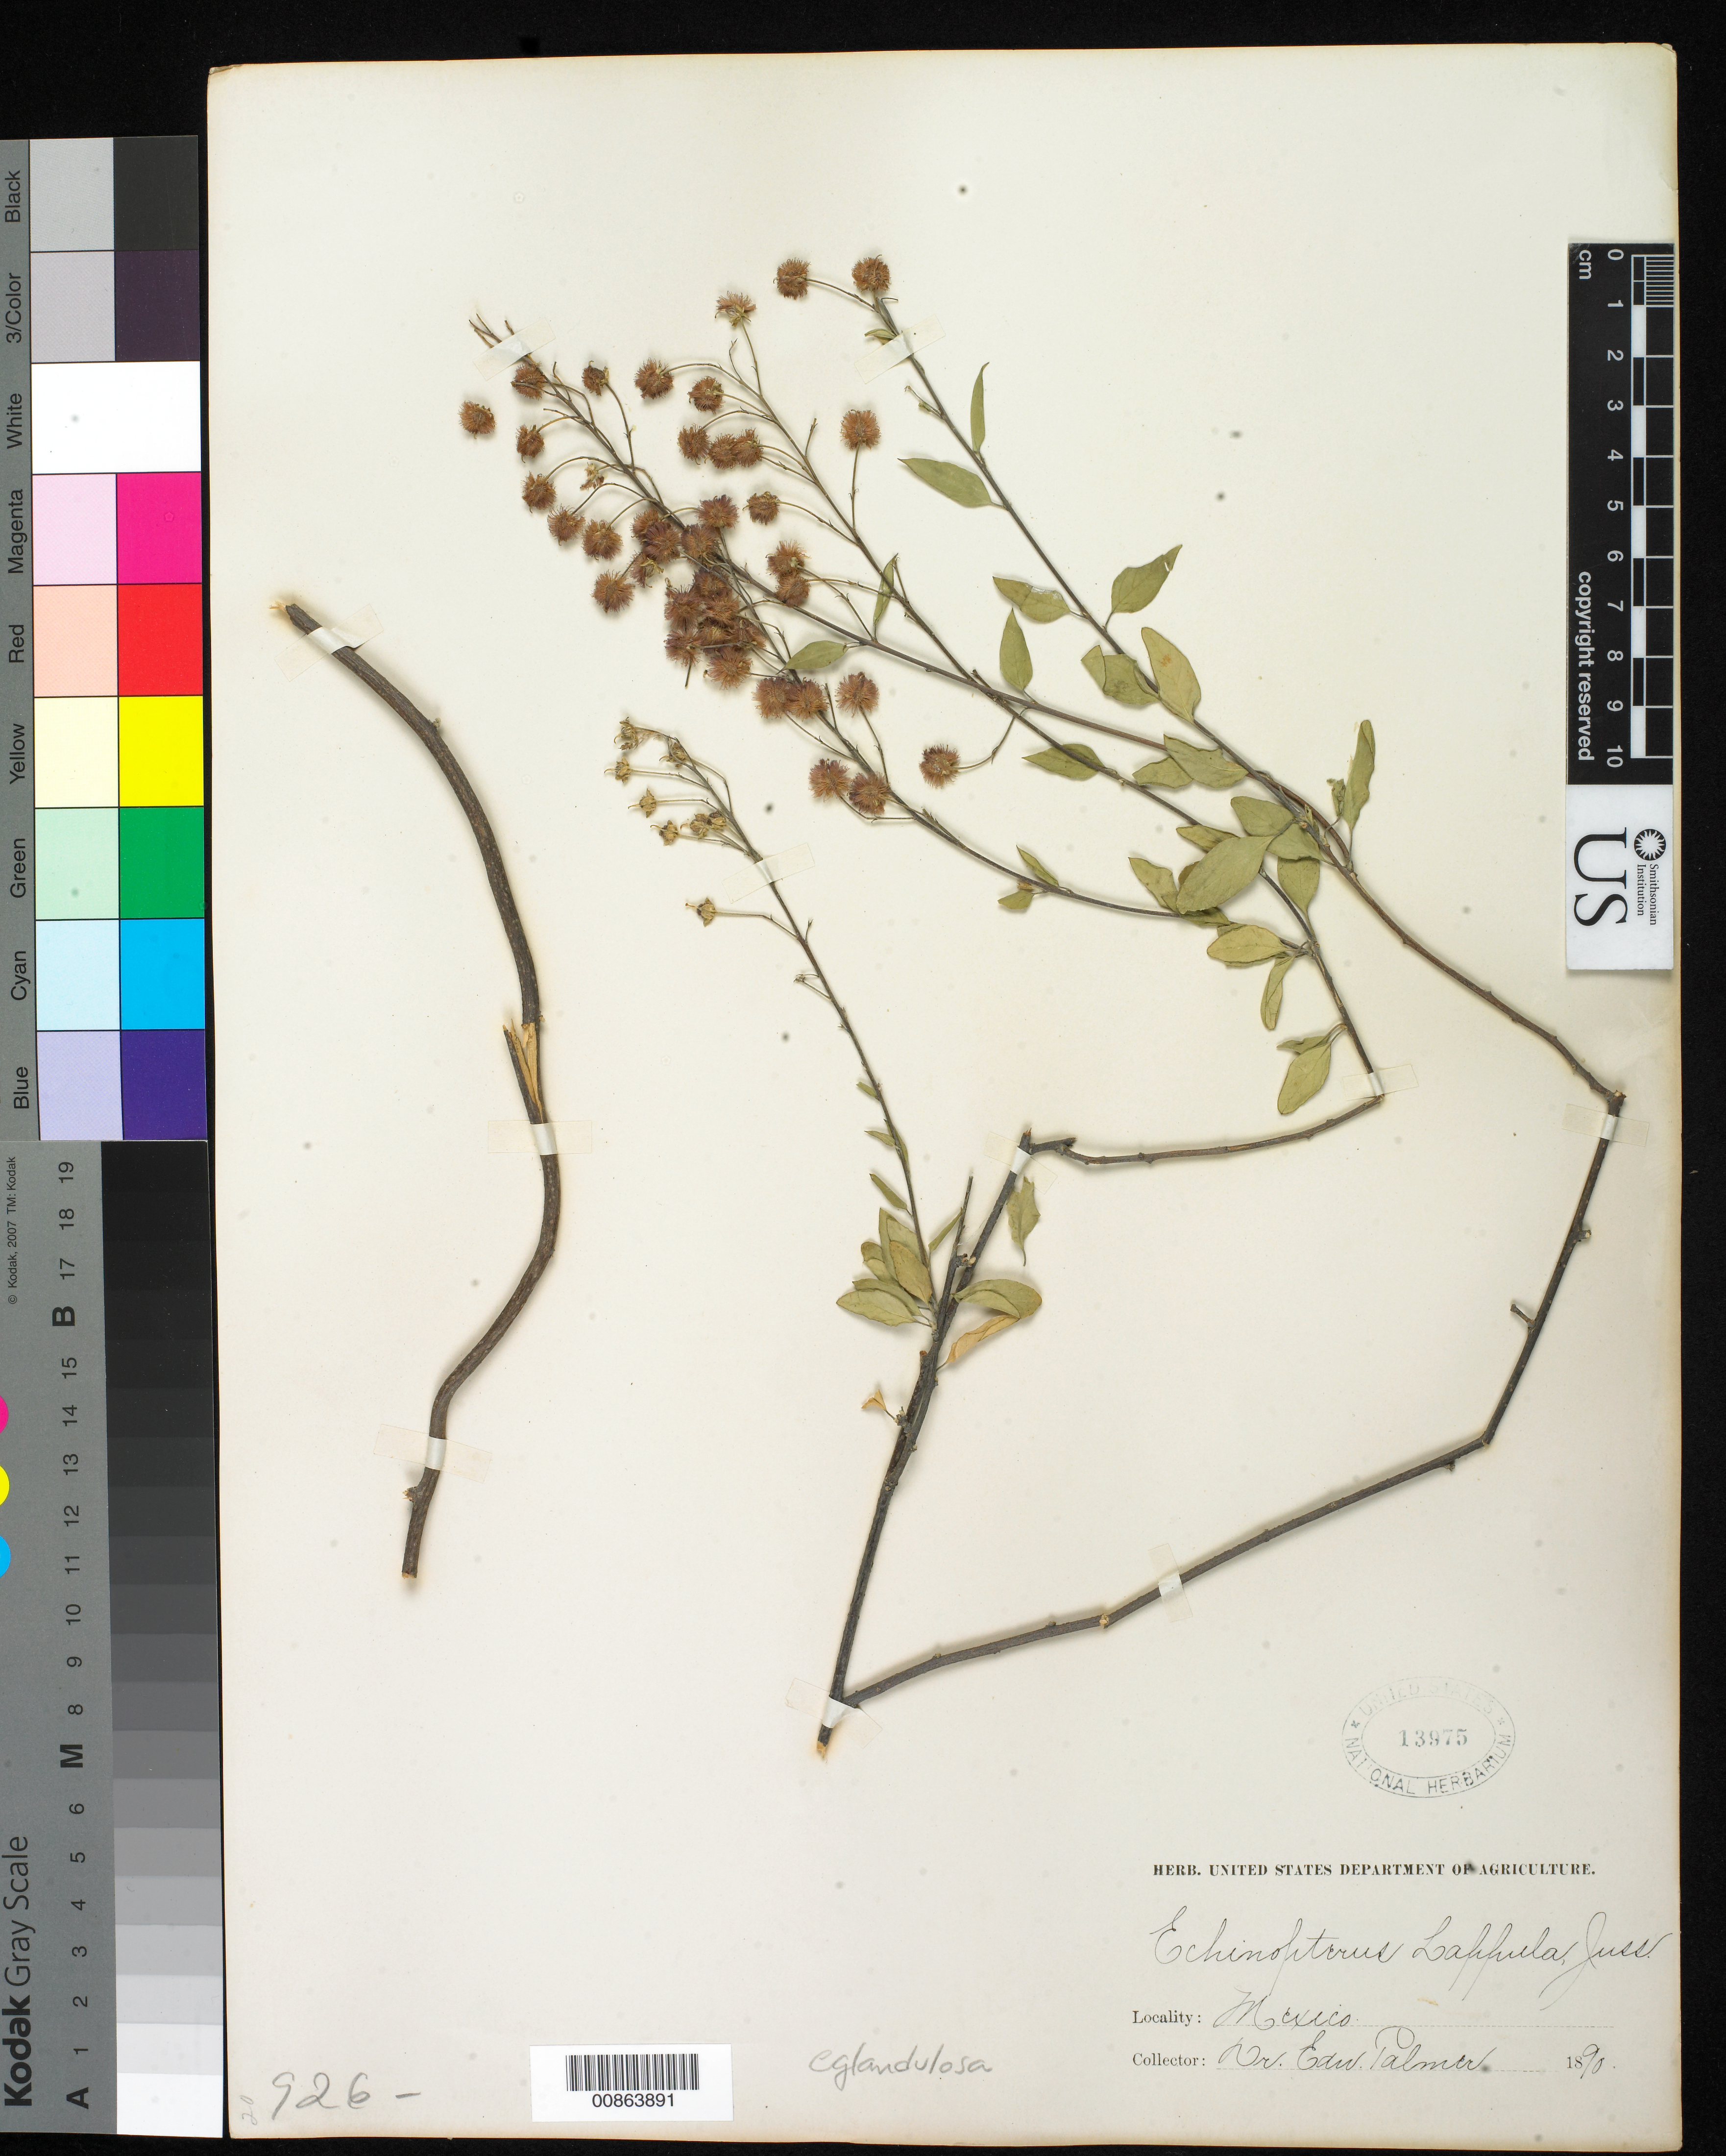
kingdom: Plantae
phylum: Tracheophyta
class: Magnoliopsida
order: Malpighiales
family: Malpighiaceae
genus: Echinopterys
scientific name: Echinopterys eglandulosa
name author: (A. Juss.) Small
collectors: E. Palmer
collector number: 926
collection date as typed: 1890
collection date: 1890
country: Mexico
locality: Mexico.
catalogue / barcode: US 13975